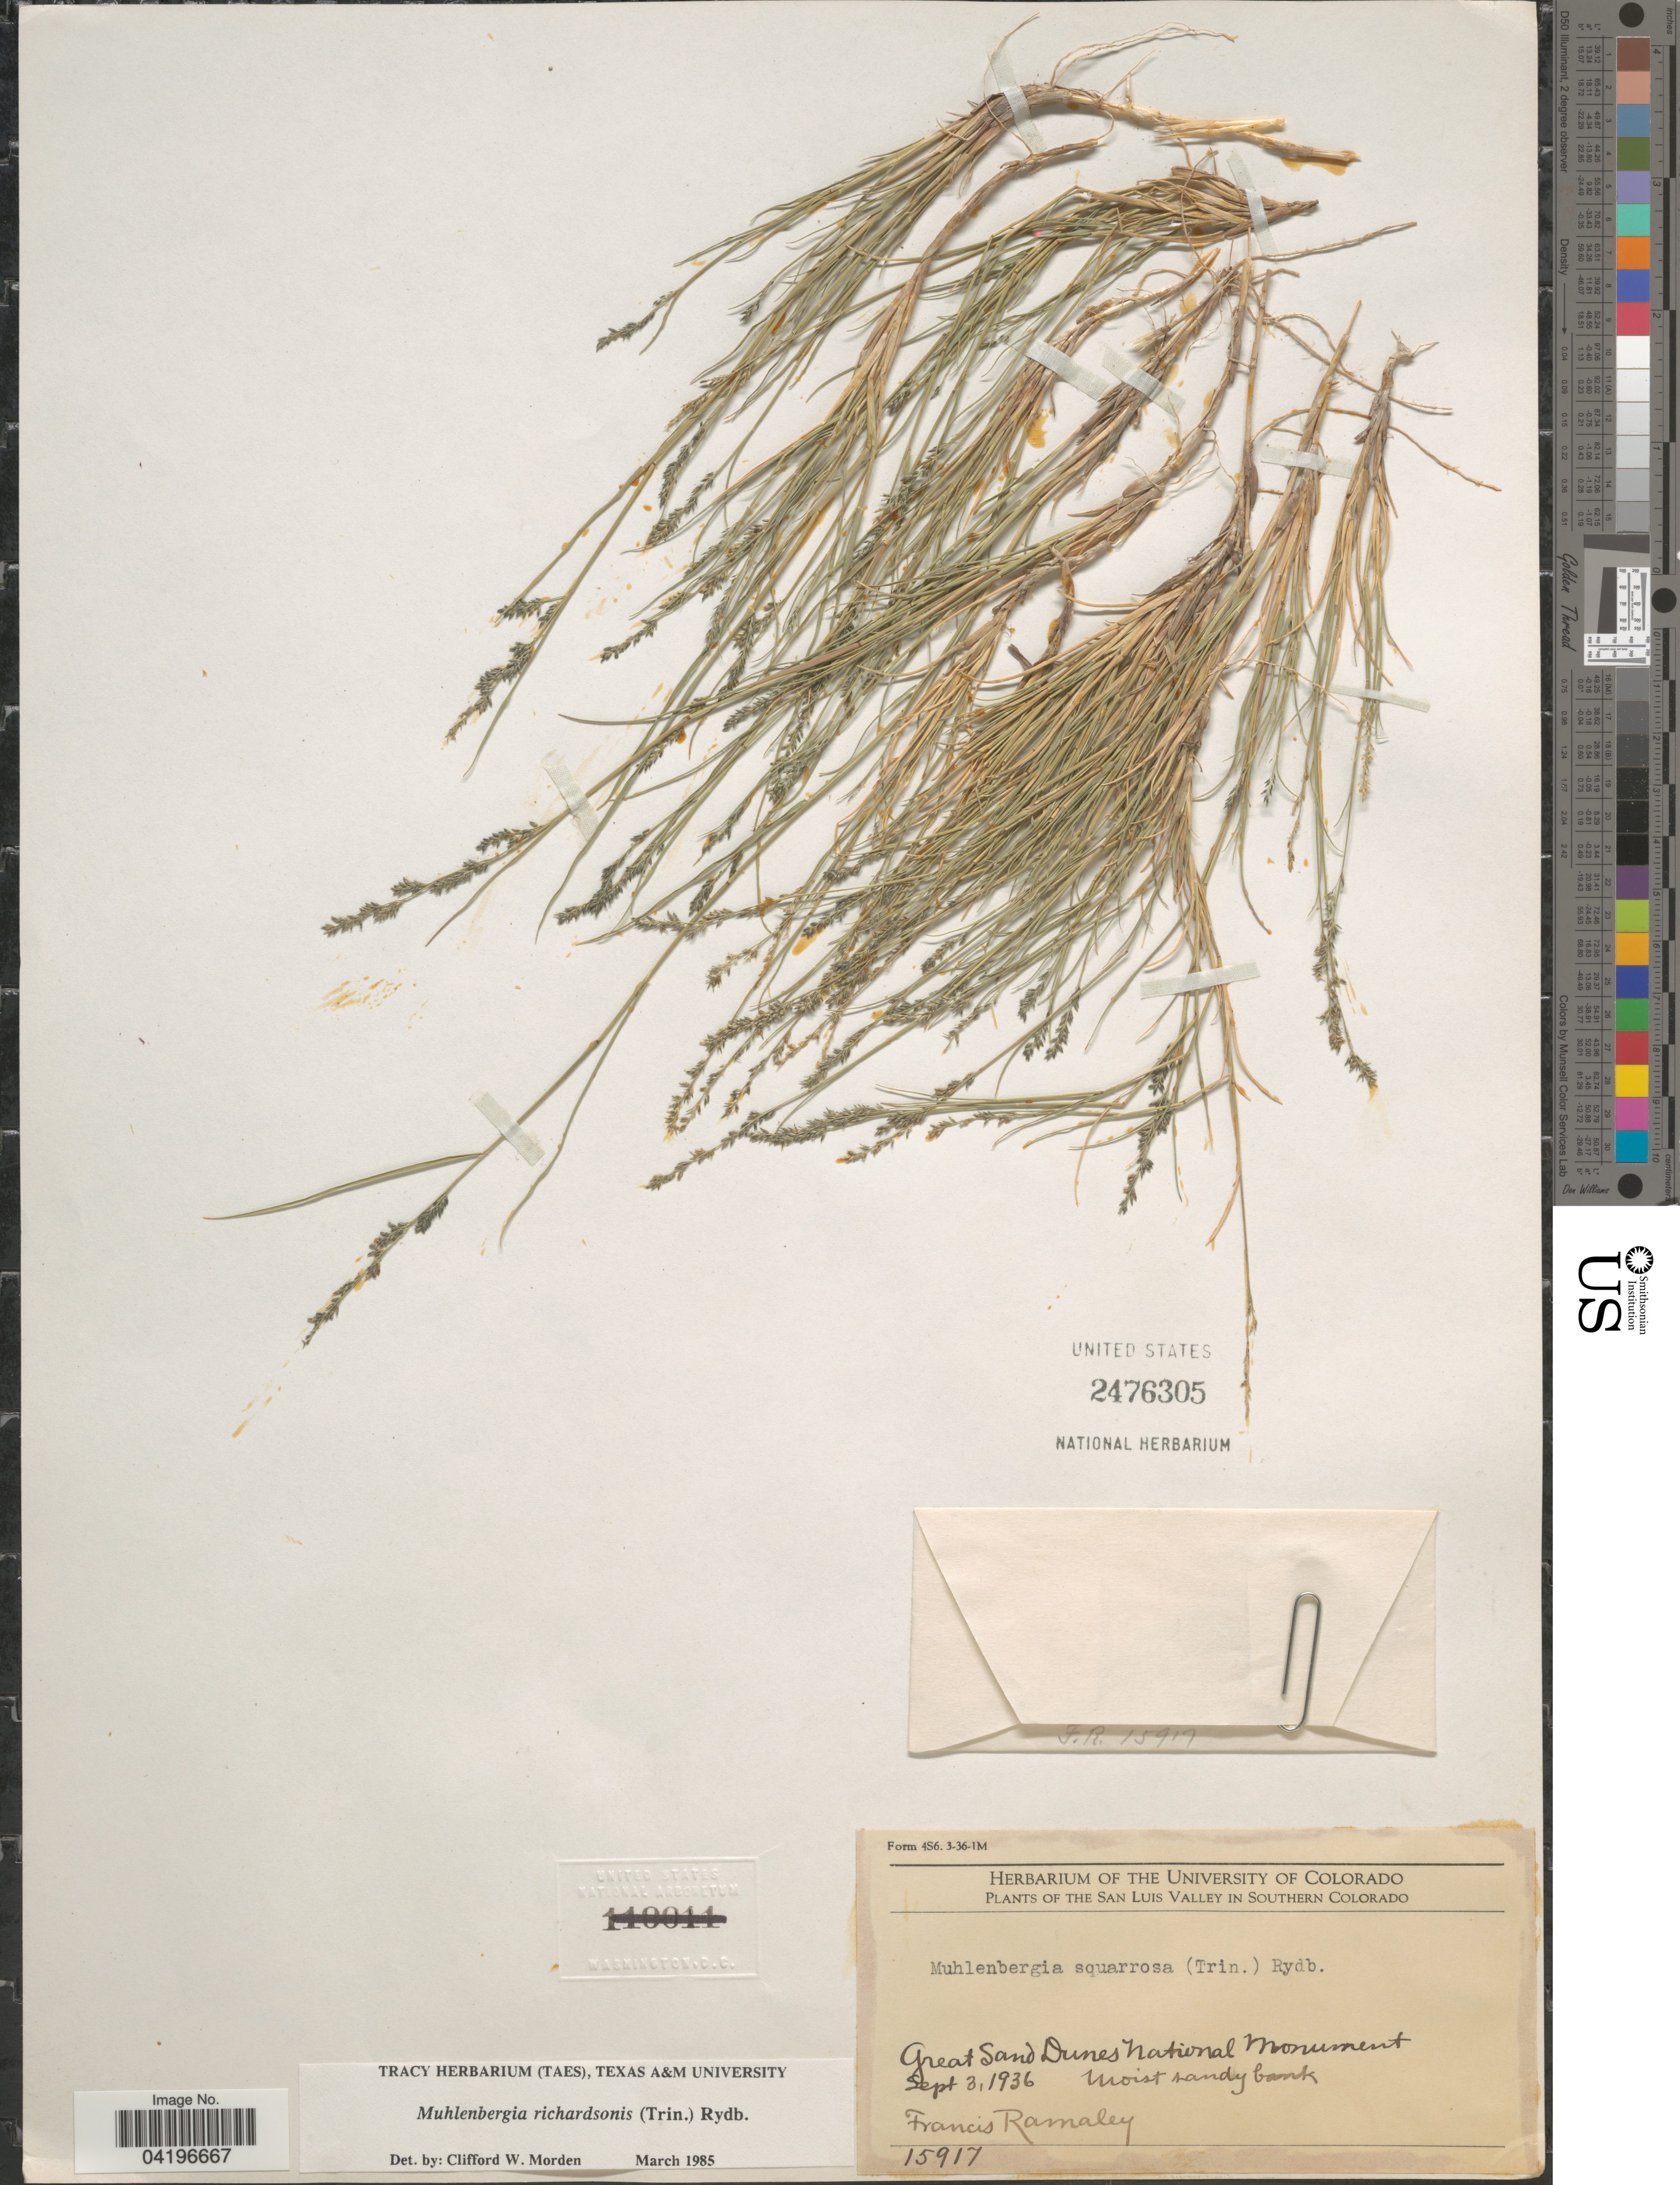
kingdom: Plantae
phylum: Tracheophyta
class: Liliopsida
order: Poales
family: Poaceae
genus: Muhlenbergia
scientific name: Muhlenbergia richardsonis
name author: (Trin.) Rydb.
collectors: F. Ramaley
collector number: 15917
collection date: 1936-09-03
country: United States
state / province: Colorado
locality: San Luis Valley in Southern Colorado. Great Sand Dunes National Monument.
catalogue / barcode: US 2476305